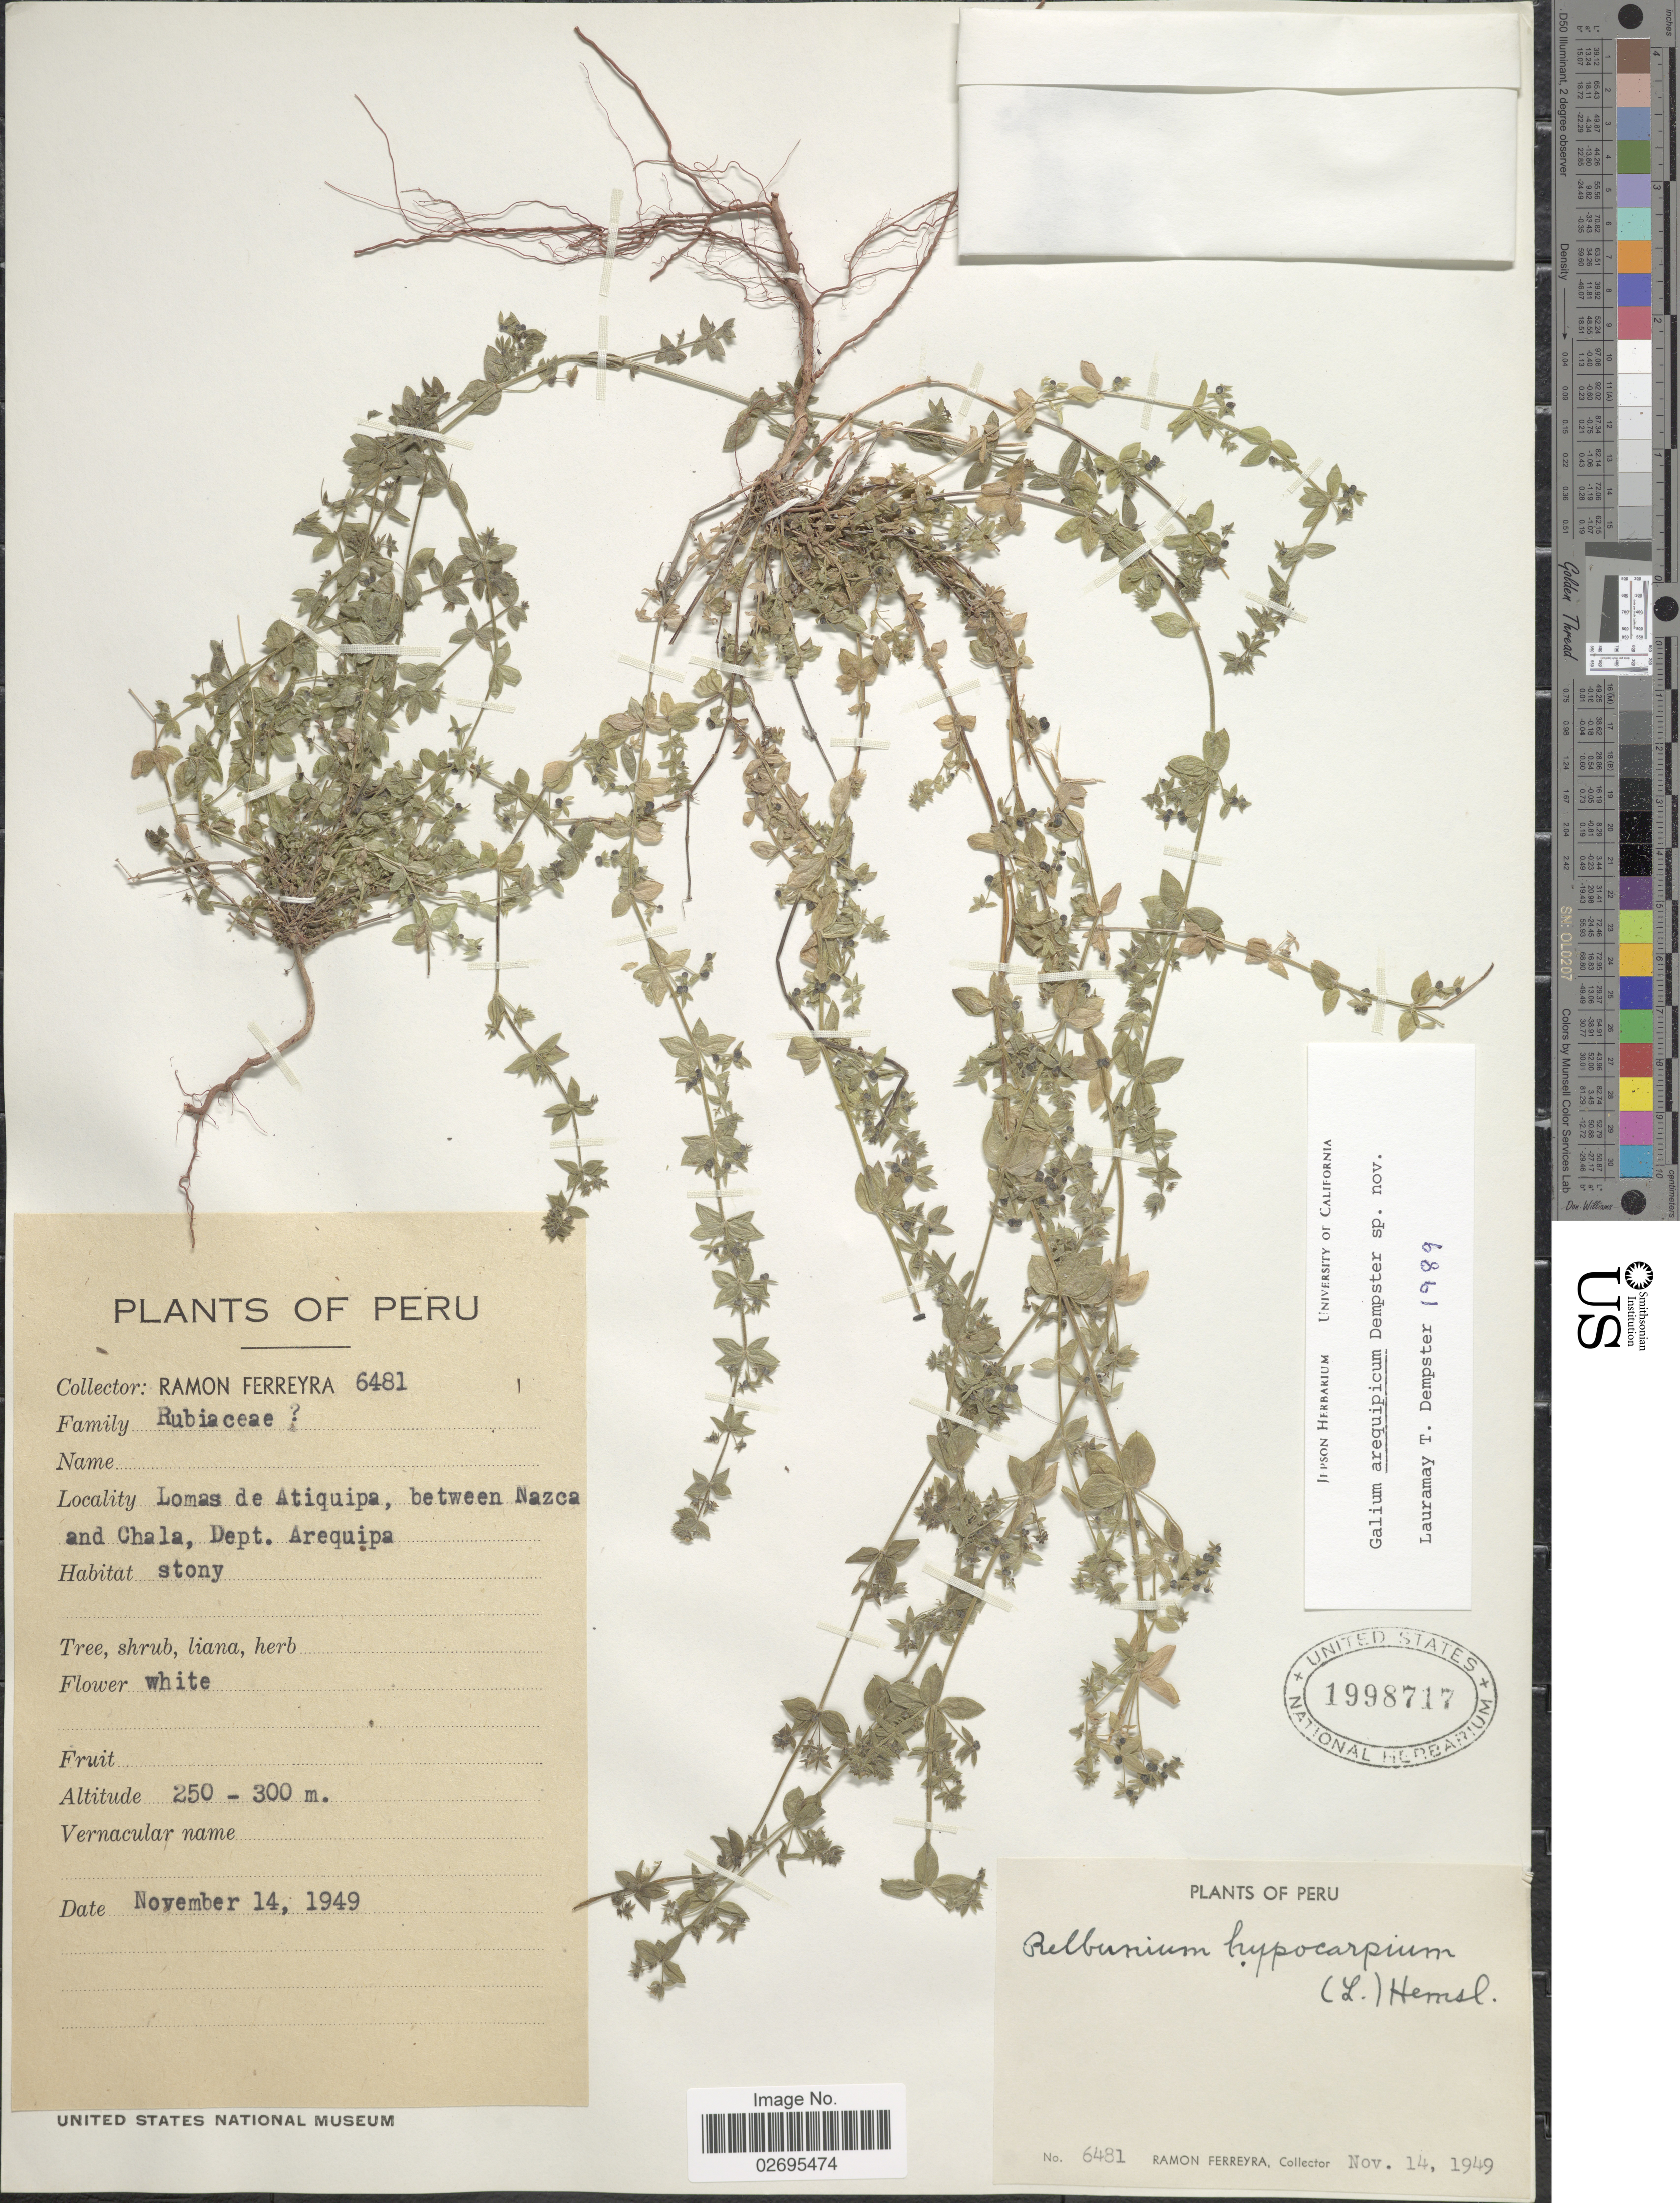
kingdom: Plantae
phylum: Tracheophyta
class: Magnoliopsida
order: Gentianales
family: Rubiaceae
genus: Galium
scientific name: Galium ascendens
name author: Willd. ex Spreng.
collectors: R. A. Ferreyra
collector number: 6481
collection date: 1949-11-14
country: Peru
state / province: Arequipa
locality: Lomas de Atiquipa, between Nazca and Chala, Dept. Arequipa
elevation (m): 250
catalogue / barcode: US 1998717